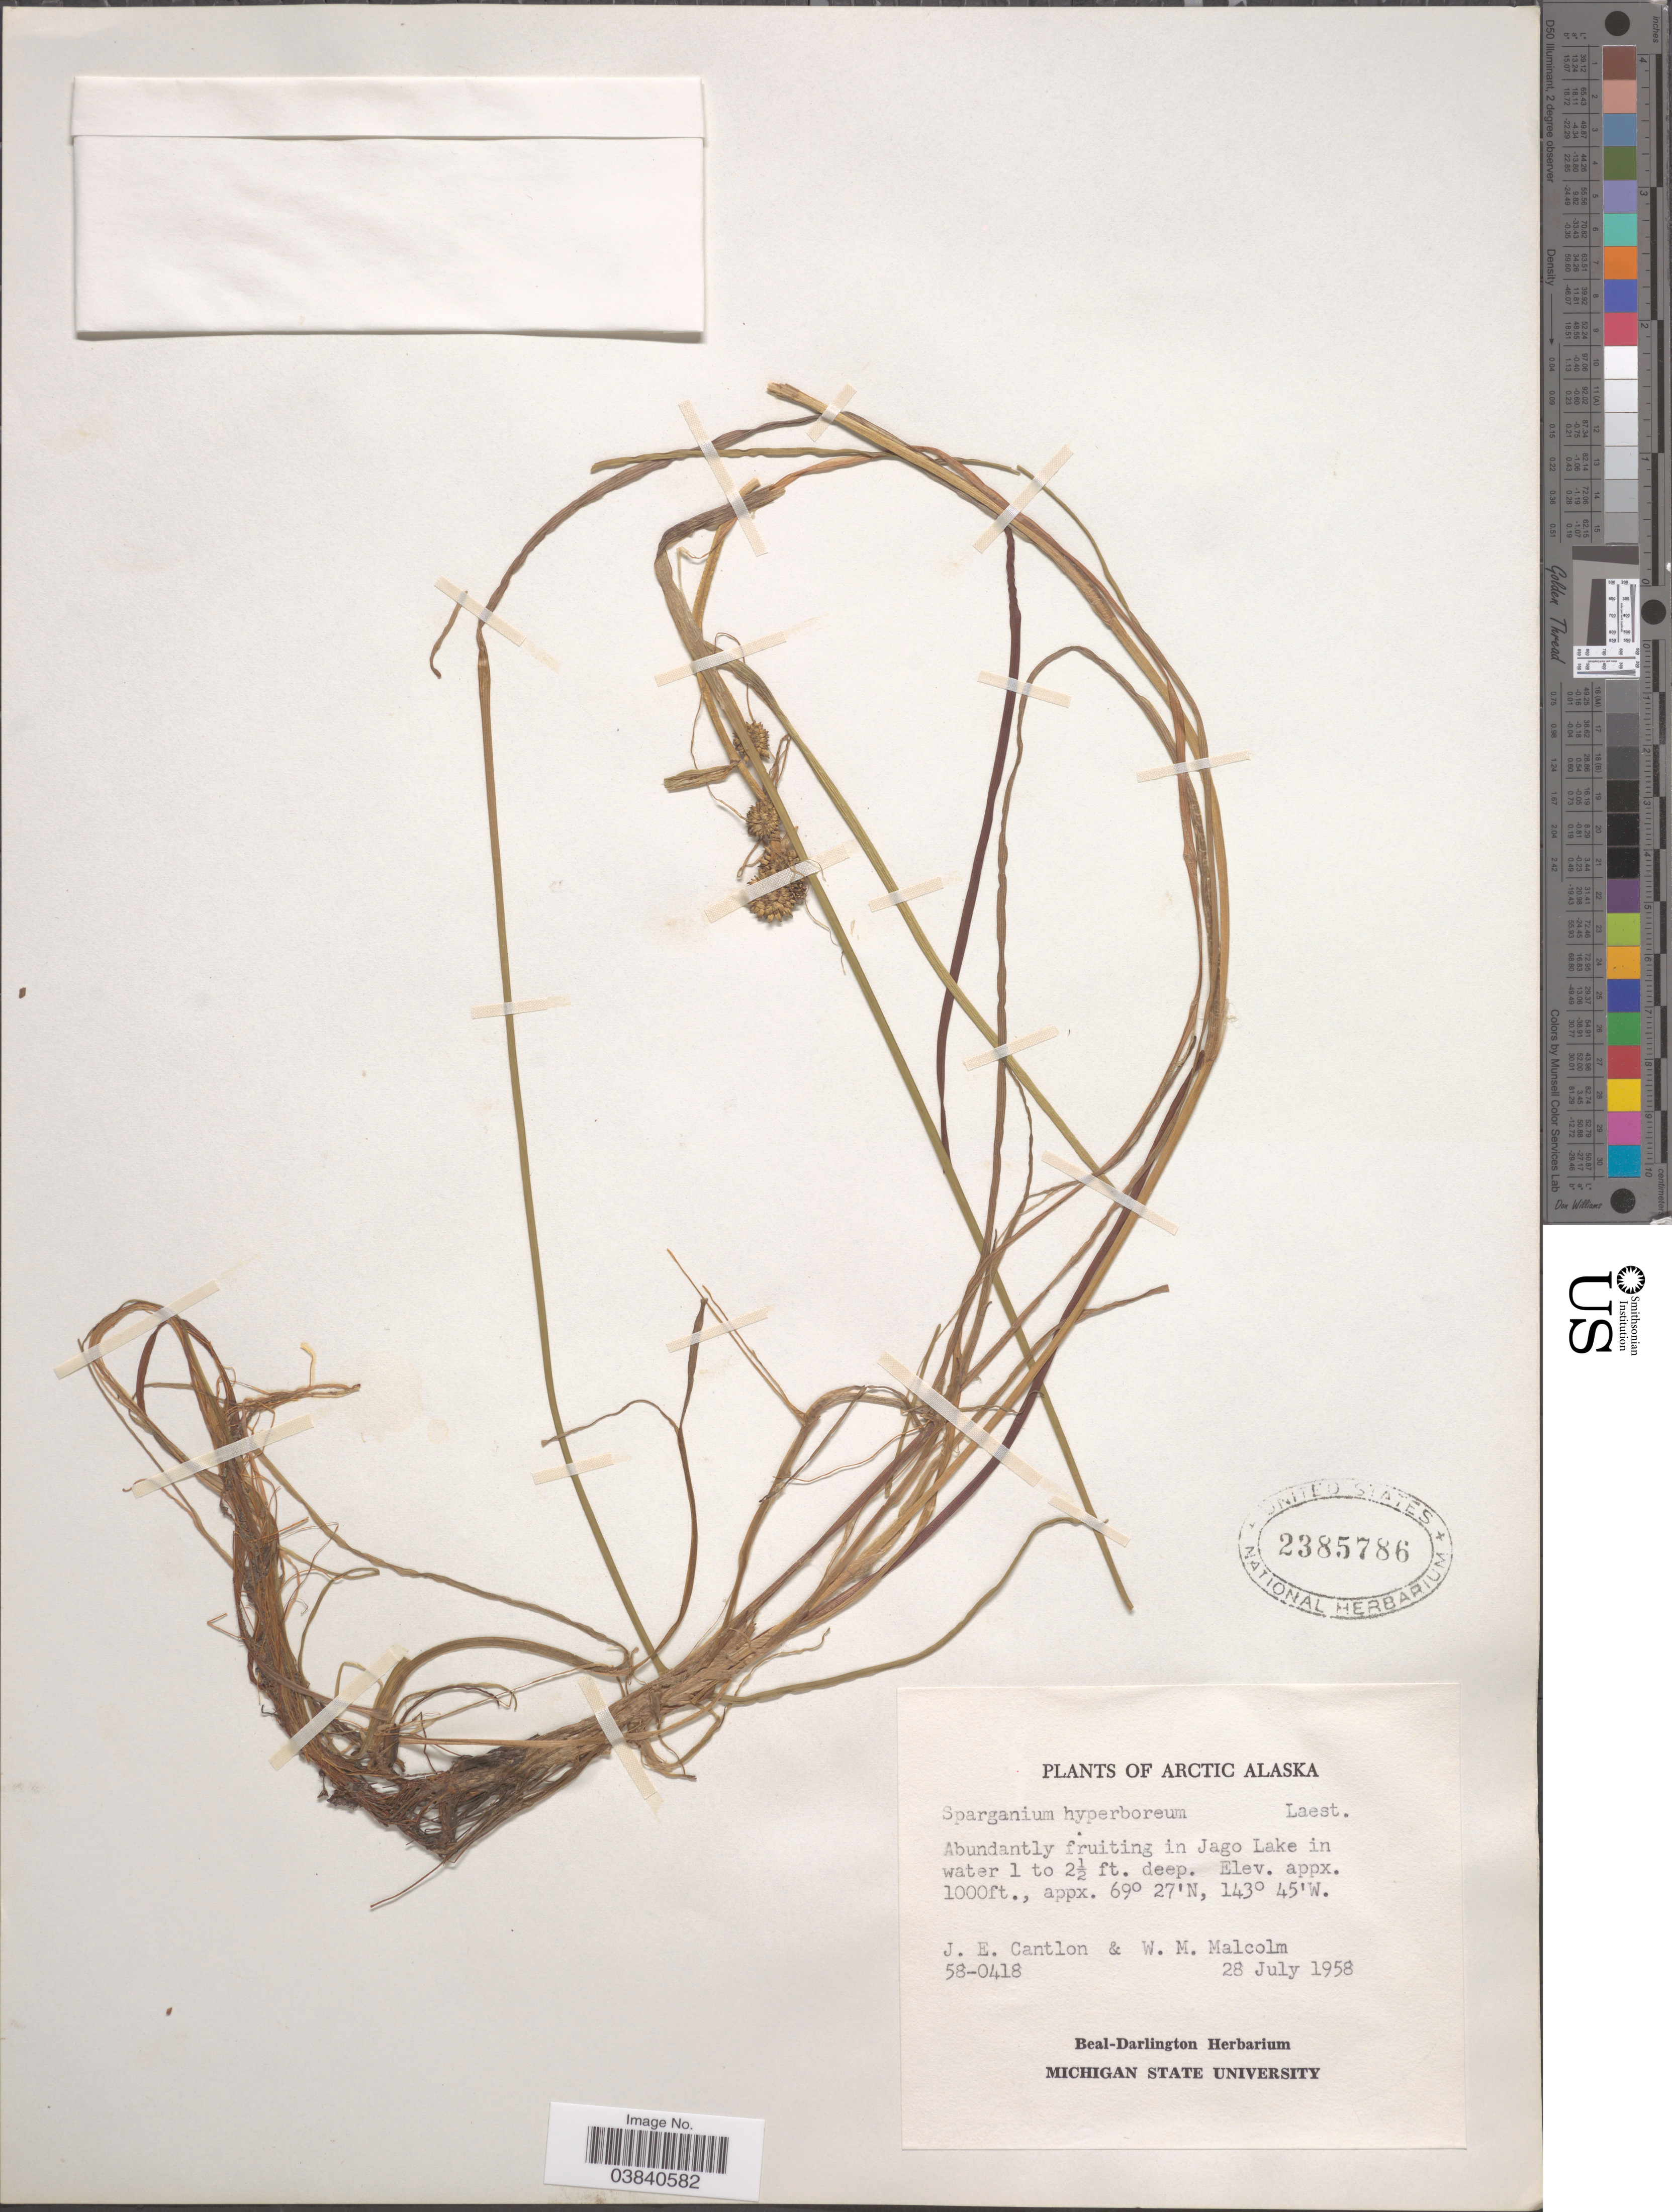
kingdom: Plantae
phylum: Tracheophyta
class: Liliopsida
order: Poales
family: Typhaceae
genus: Sparganium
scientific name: Sparganium hyperboreum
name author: Beurl. ex Laest.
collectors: J. Cantlon & W. Malcolm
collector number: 58-0418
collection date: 1958-07-28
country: United States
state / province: Alaska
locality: Arctic Alaska. In Jago Lake.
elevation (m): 305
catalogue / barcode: US 2385786